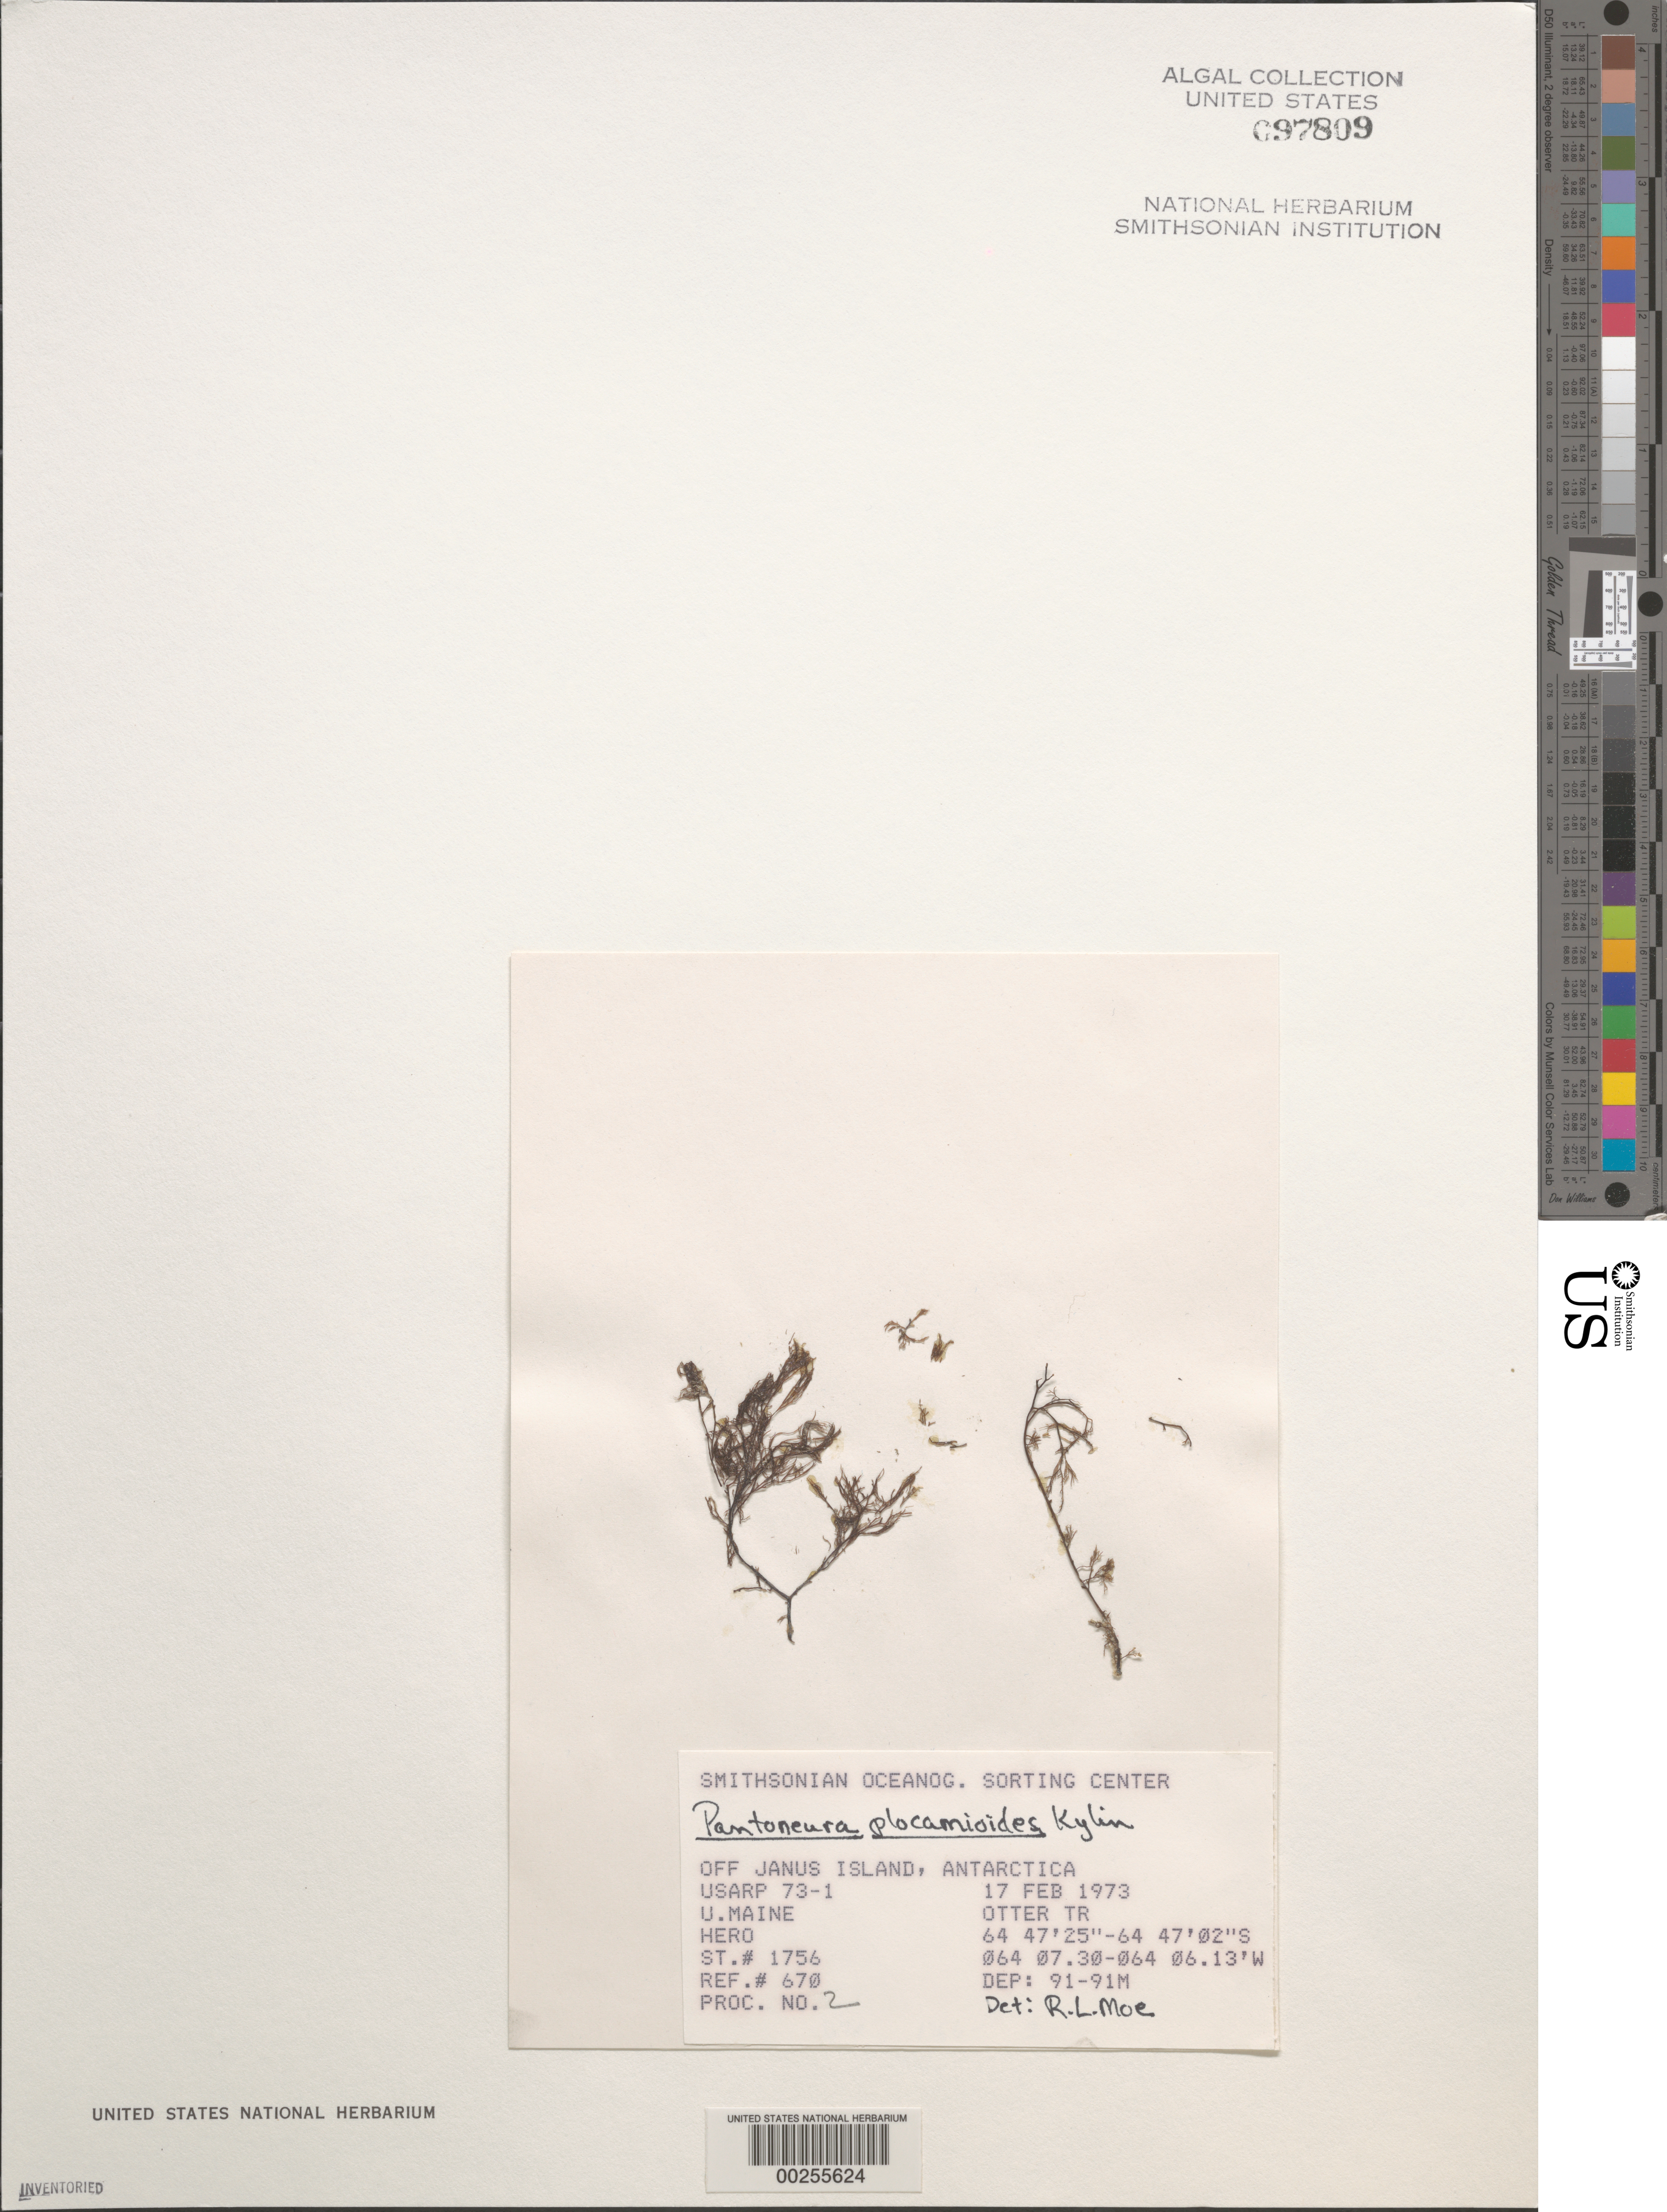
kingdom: Plantae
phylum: Rhodophyta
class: Florideophyceae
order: Ceramiales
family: Delesseriaceae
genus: Pantoneura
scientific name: Pantoneura plocamioides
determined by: Moe, R. L.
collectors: University of Maine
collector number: Station 1756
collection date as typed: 17 Feb 1973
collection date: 1973-02-17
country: Antarctica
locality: Off Janus Island, Antarctic Peninsula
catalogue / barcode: US 97809